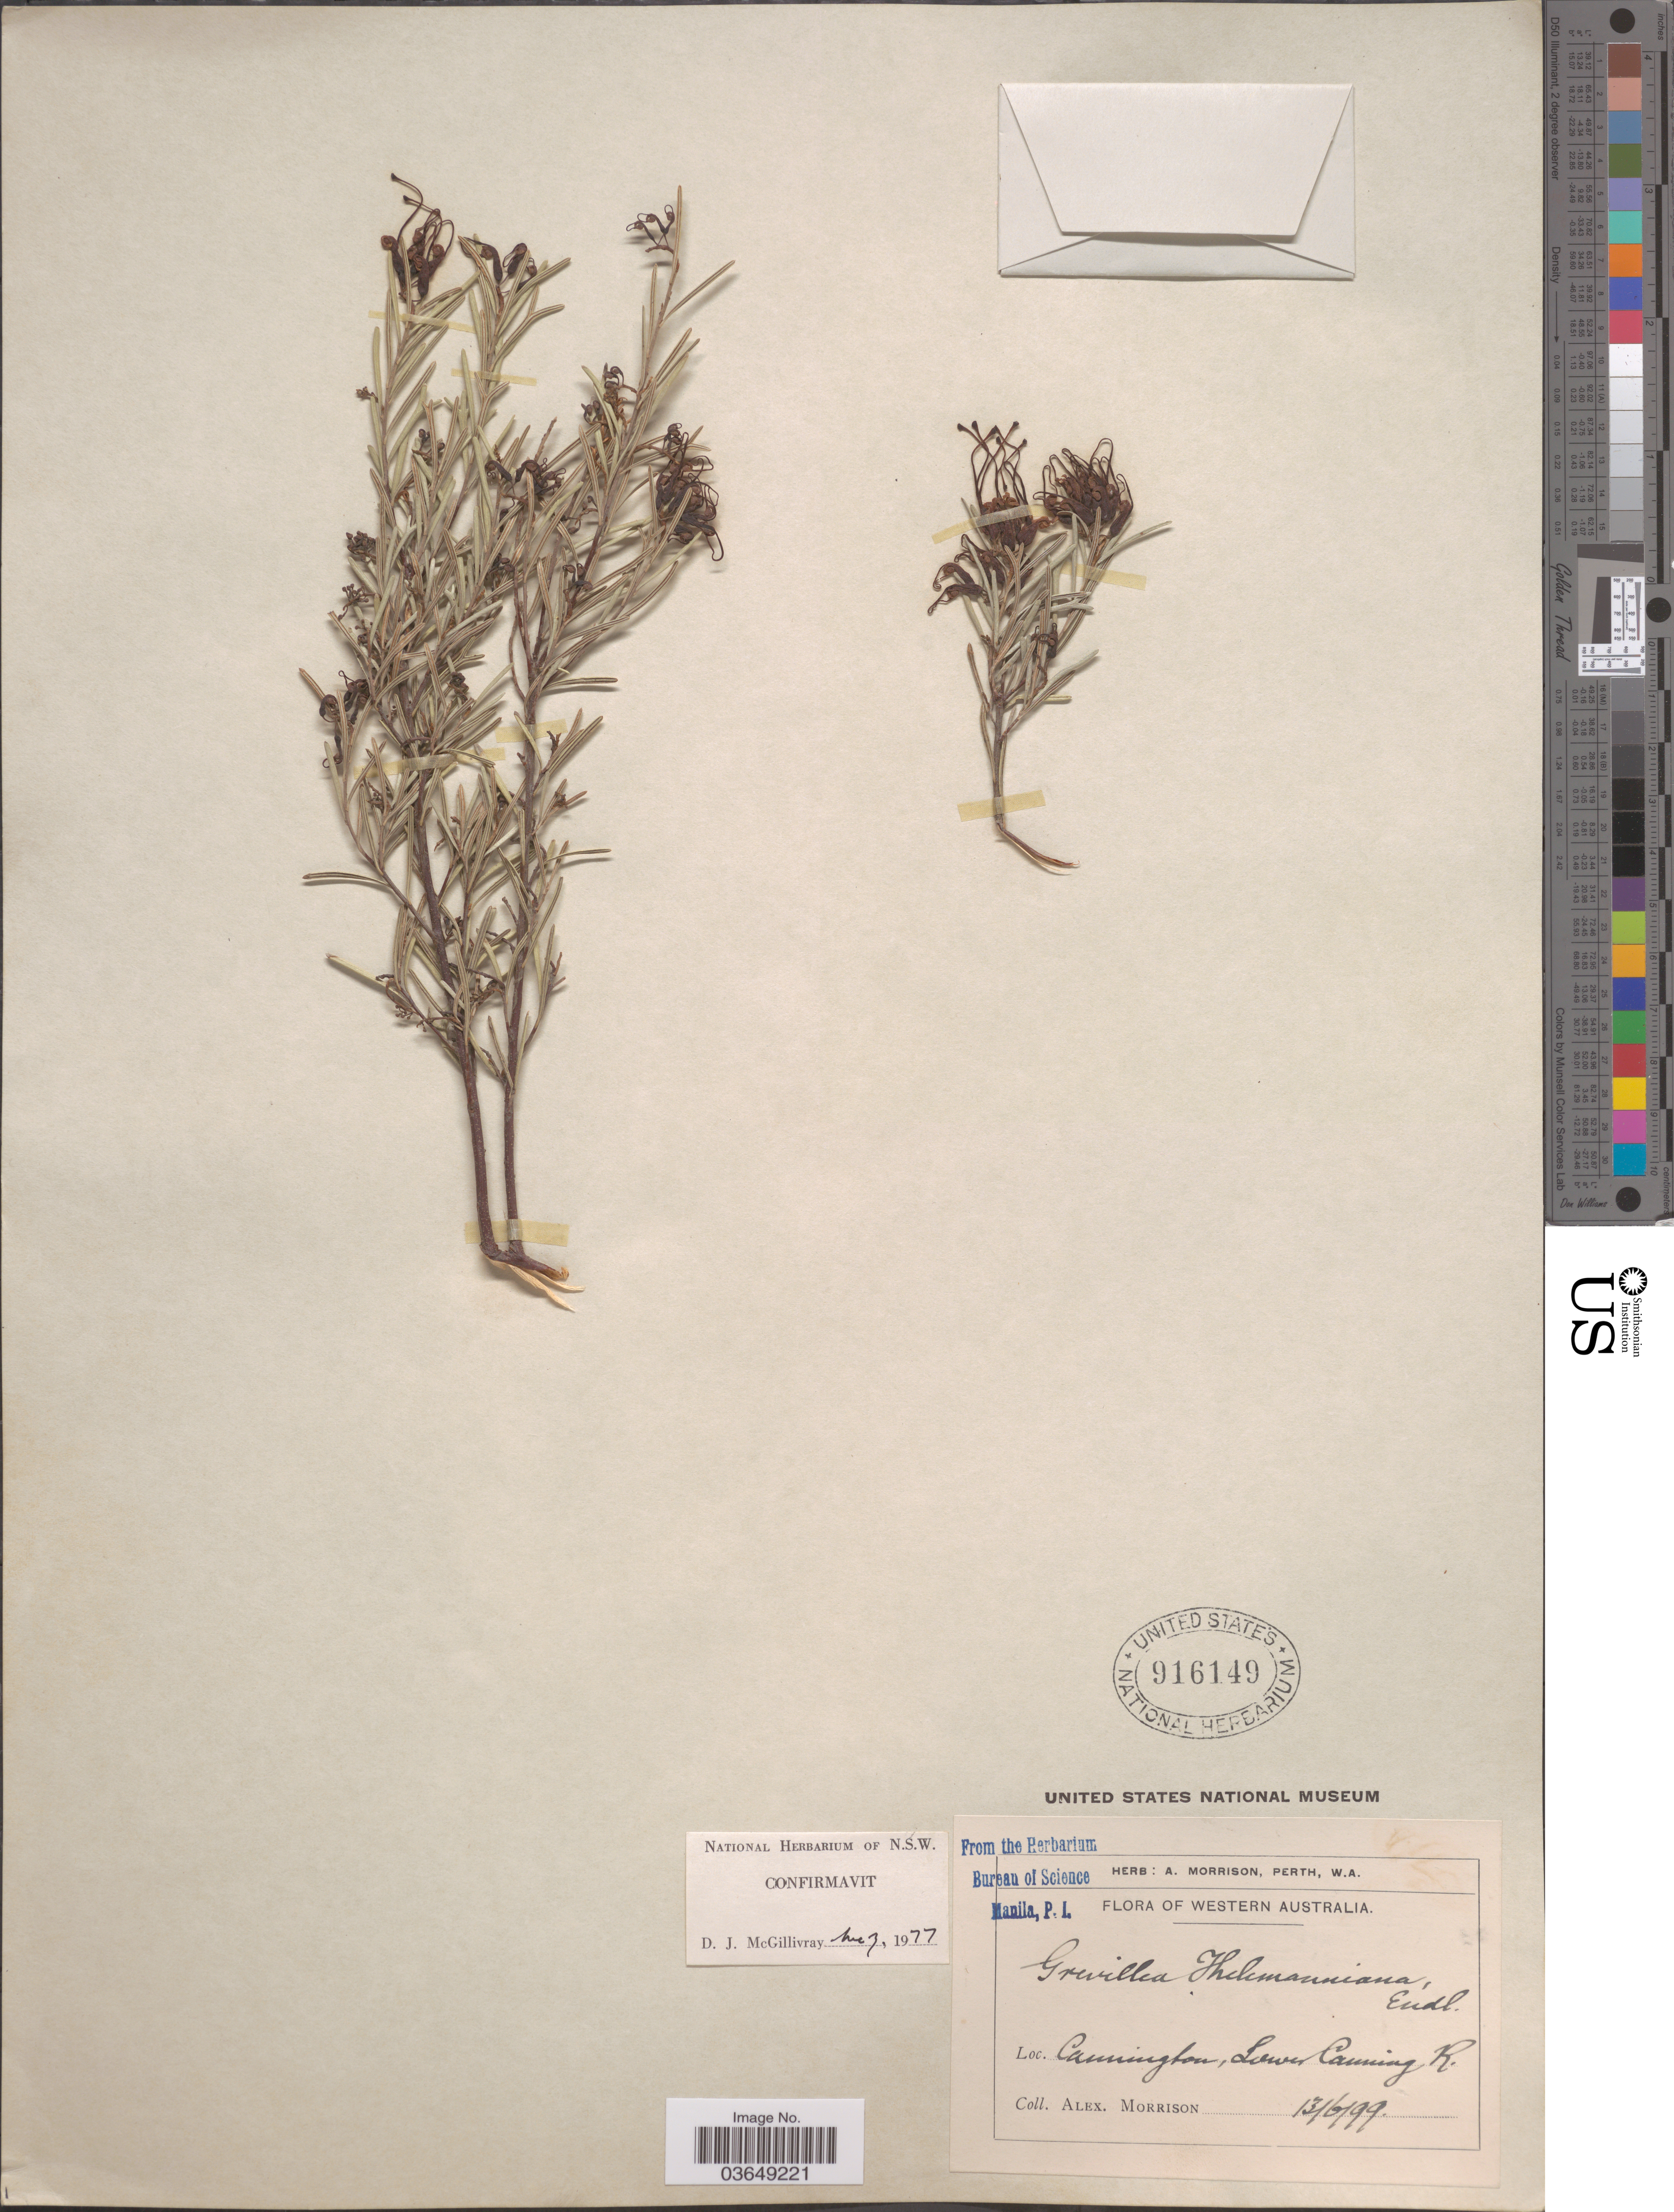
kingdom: Plantae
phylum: Tracheophyta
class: Magnoliopsida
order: Proteales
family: Proteaceae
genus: Grevillea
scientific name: Grevillea thelemanniana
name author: Hügel ex Lindl.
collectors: A. Morrison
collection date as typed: Transcribed d/m/y: 13/6/99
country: Australia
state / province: Western Australia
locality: Cannington, Lower Canning R.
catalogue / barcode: US 916149